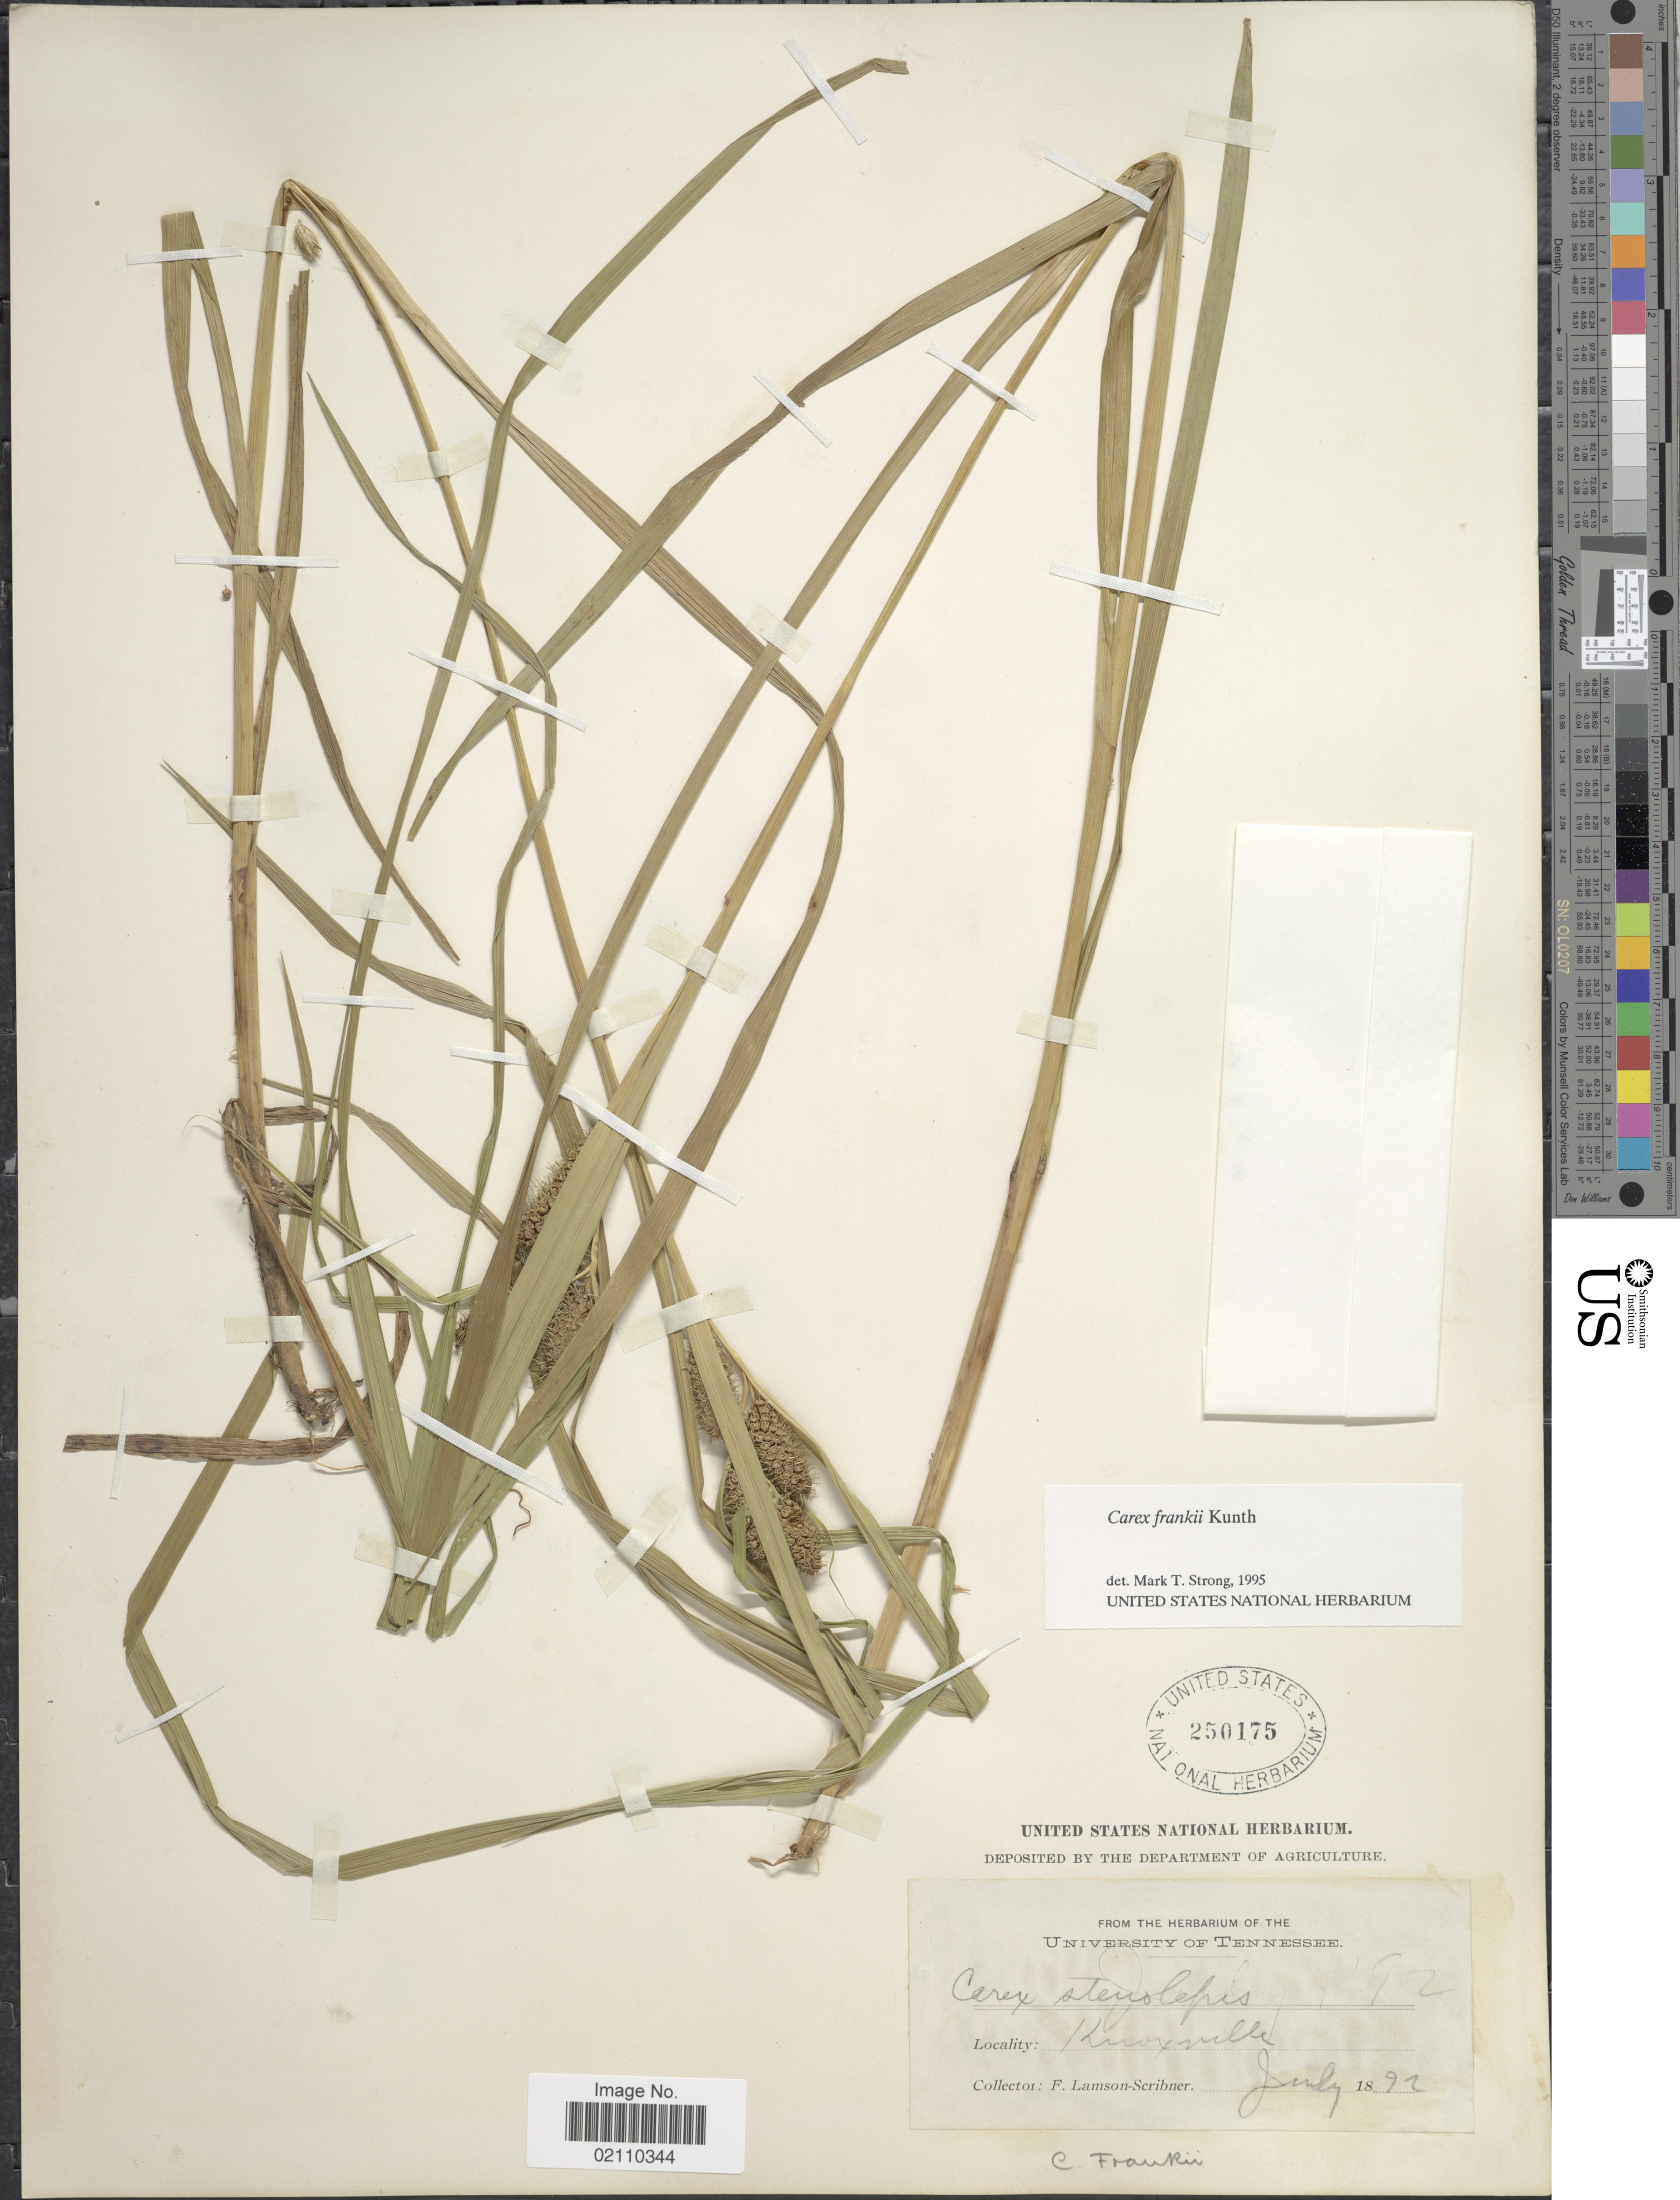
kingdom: Plantae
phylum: Tracheophyta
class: Liliopsida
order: Poales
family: Cyperaceae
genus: Carex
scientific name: Carex frankii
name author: Kunth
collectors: F. Lamson-Scribner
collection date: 1892-07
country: United States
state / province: Tennessee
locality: Knoxville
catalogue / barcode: US 250175